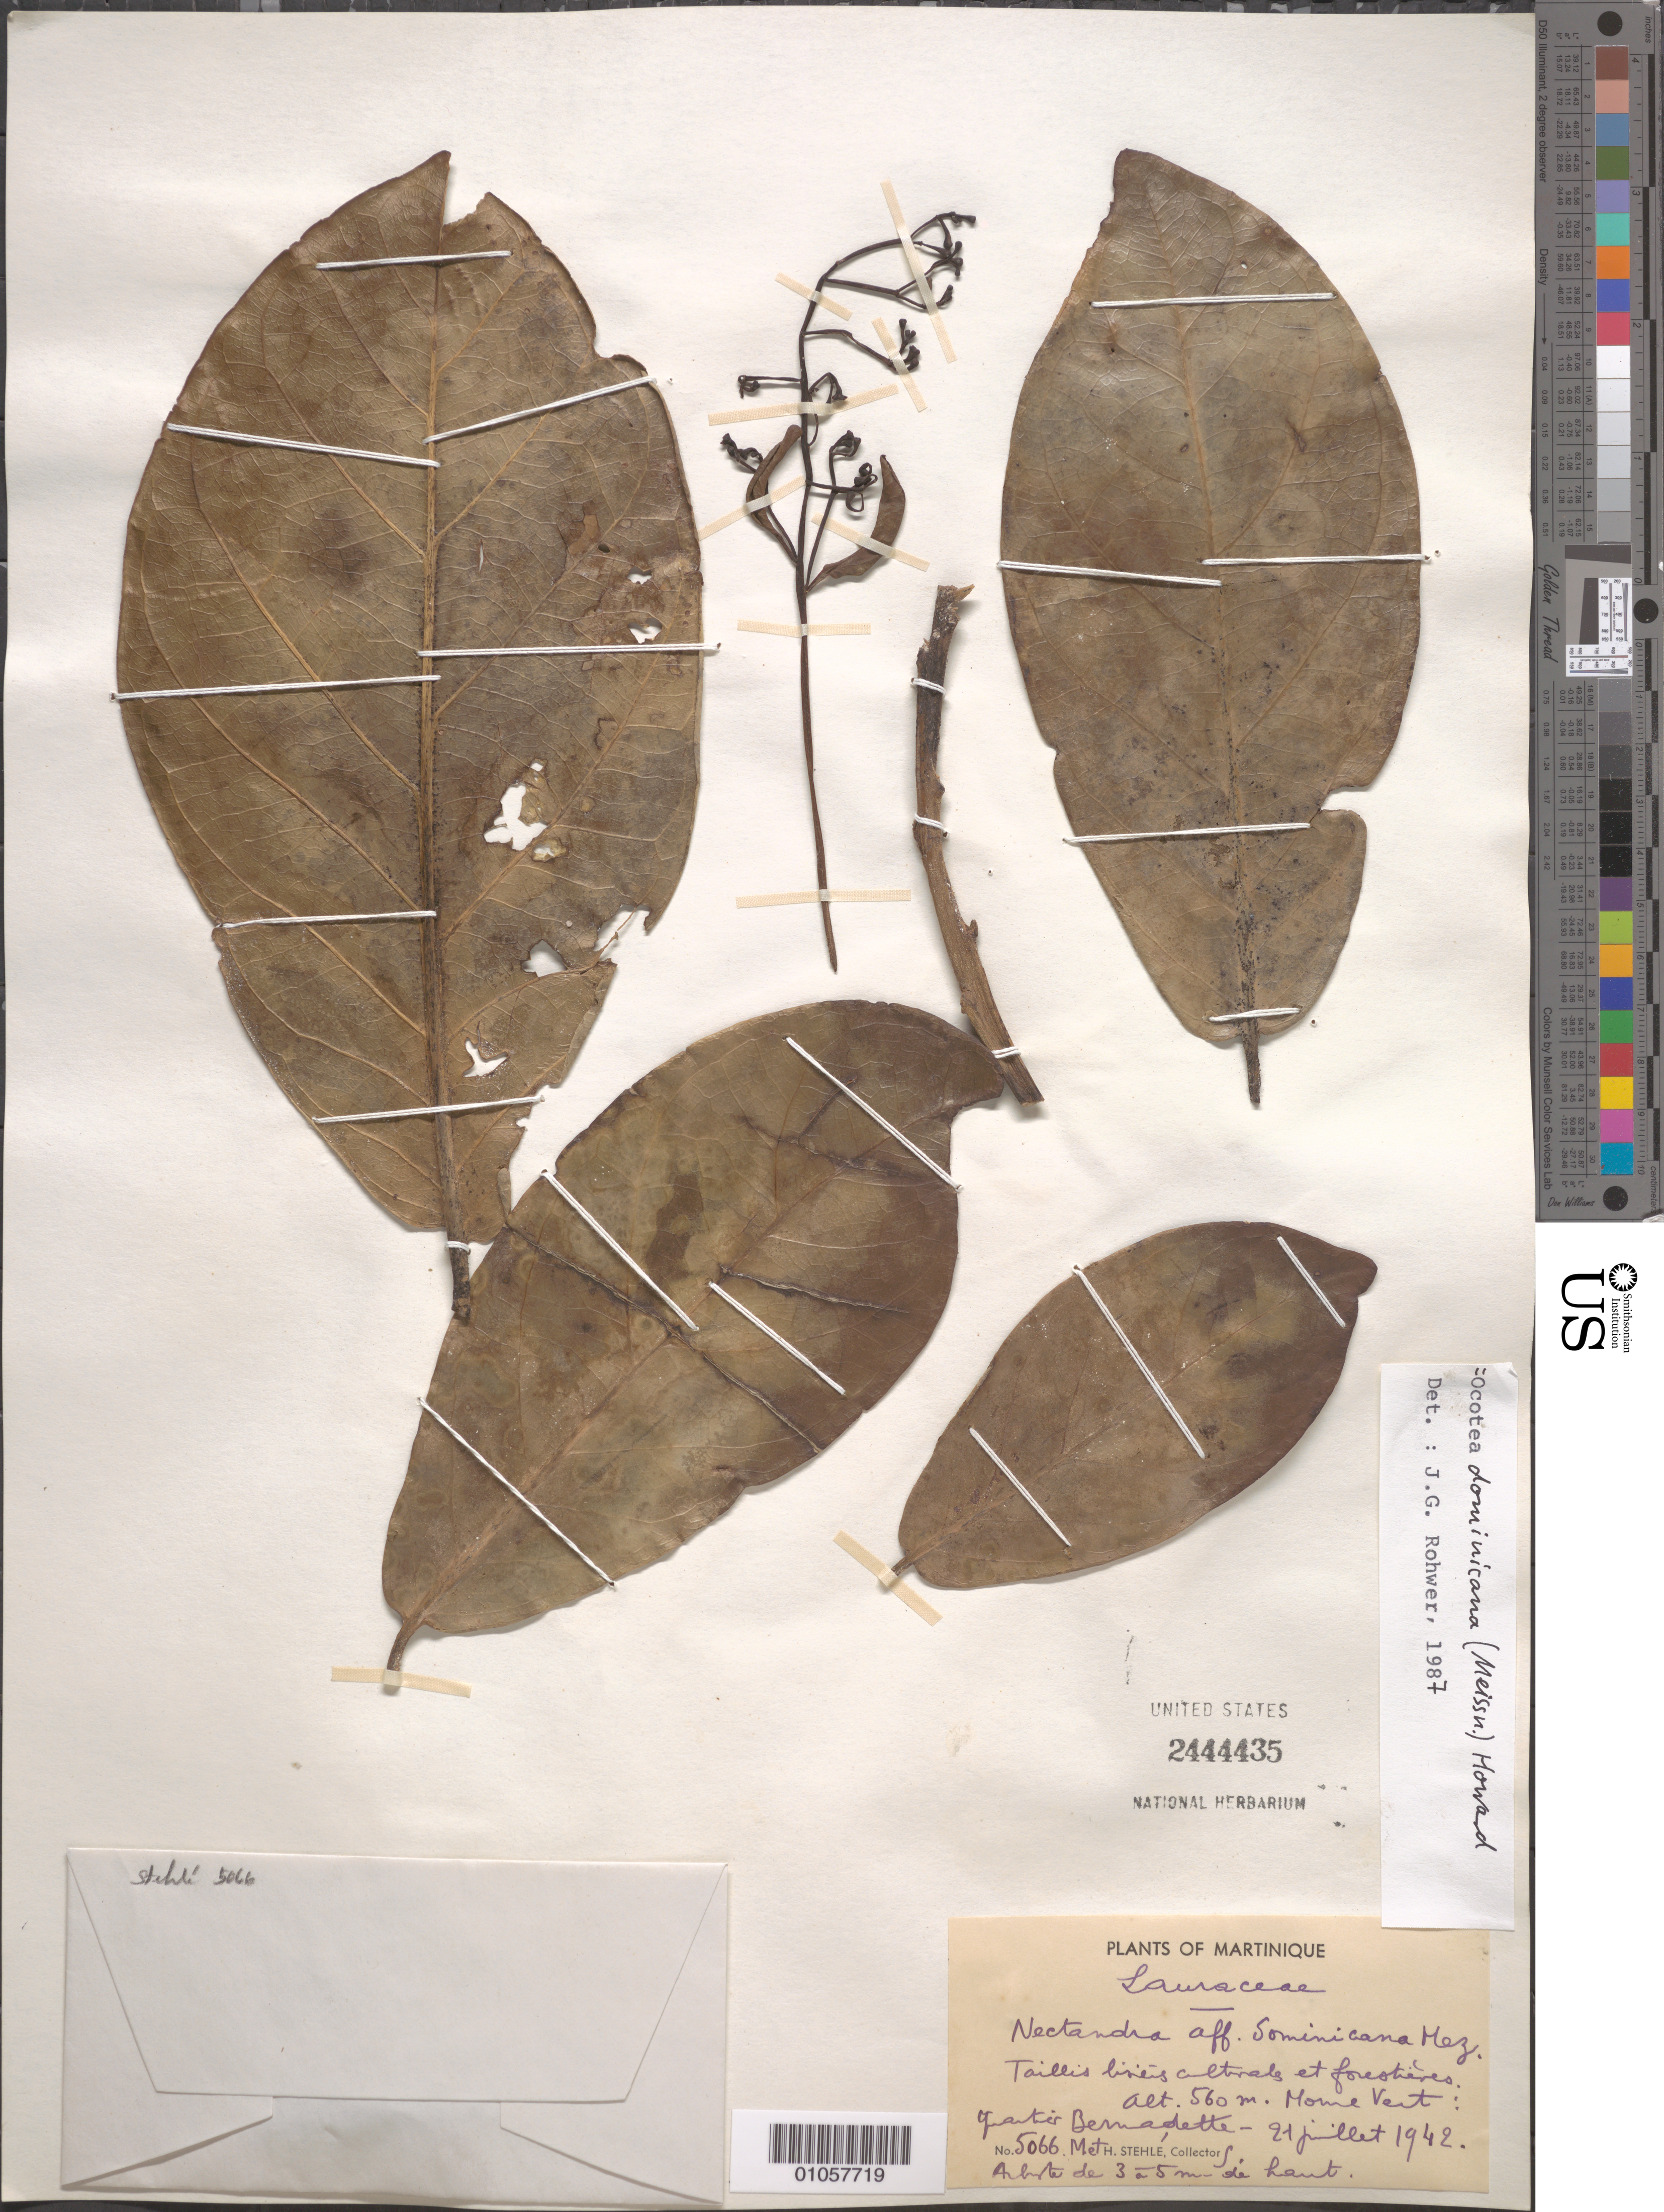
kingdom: Plantae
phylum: Tracheophyta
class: Magnoliopsida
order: Laurales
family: Lauraceae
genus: Ocotea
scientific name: Ocotea dominicana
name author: (Meisn.) R.A. Howard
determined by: Rohwer, J. G.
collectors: H. Stehlé & M. Stehlé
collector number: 5066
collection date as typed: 21 Jul 1942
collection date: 1942-07-21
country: Martinique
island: Martinique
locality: Morne Vent, Guatier Bernadette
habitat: Tailles lisers culturals et forestiéres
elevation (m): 560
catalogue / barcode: US 2444435